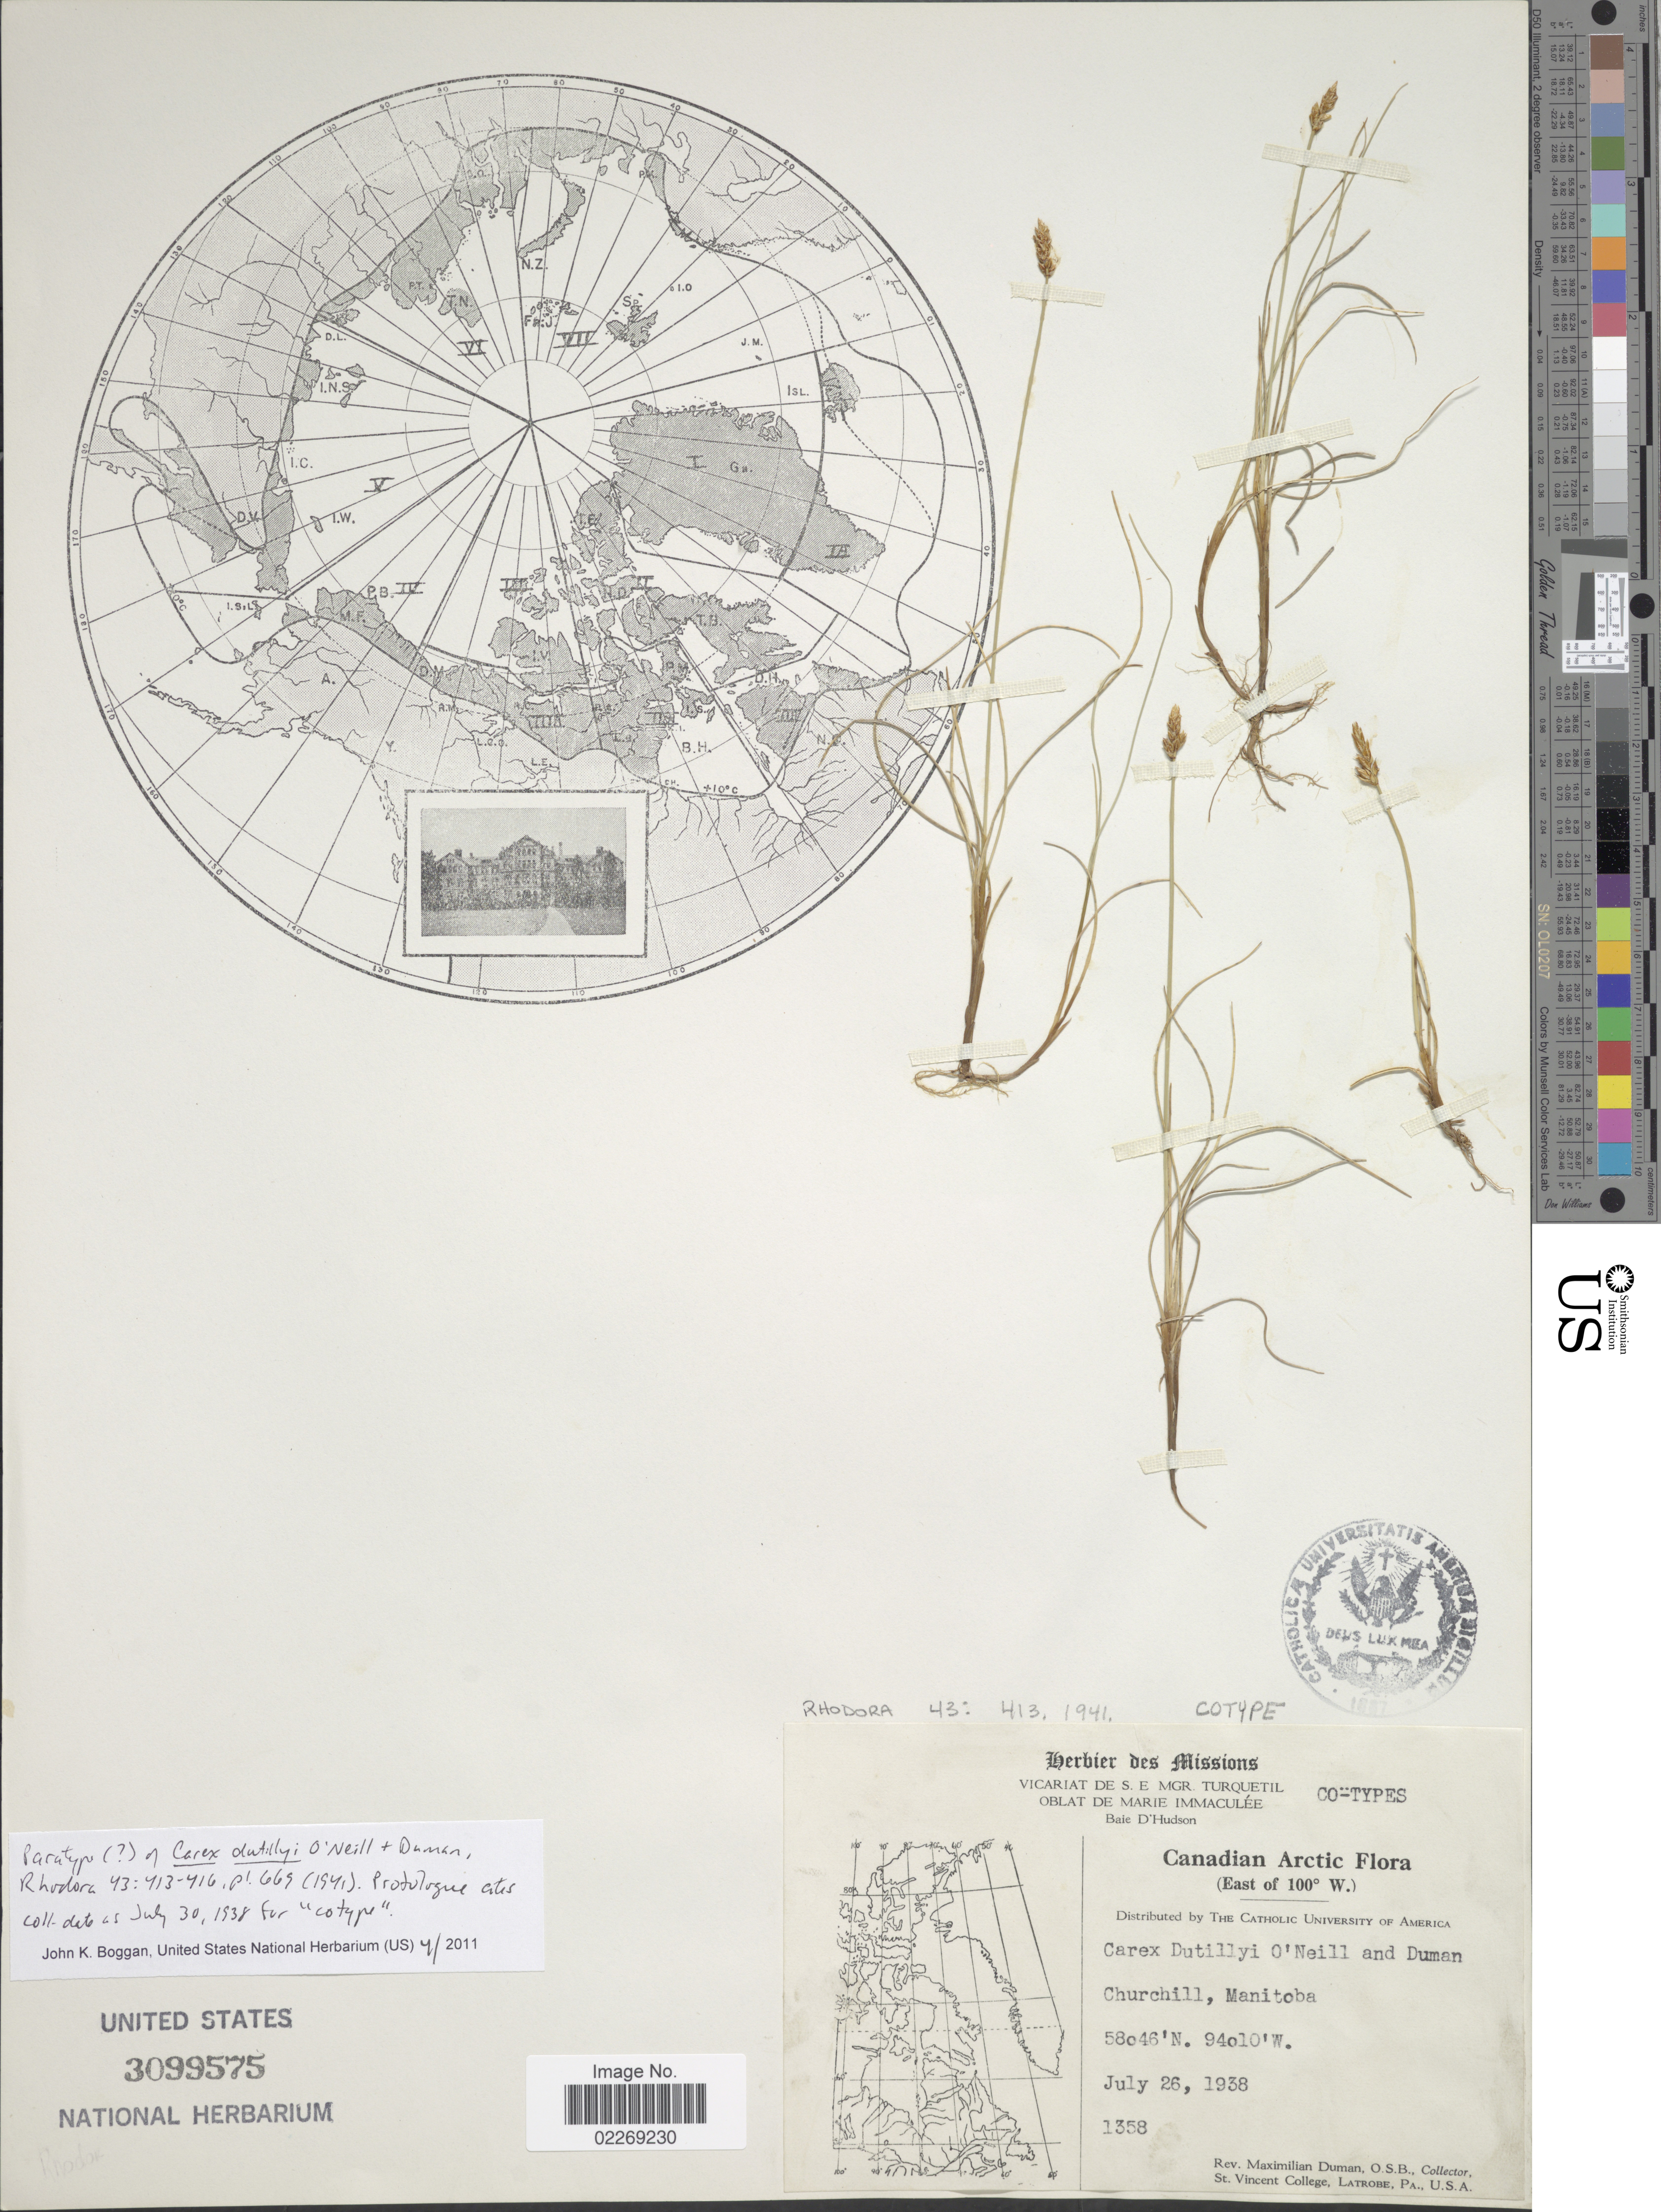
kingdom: Plantae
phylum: Tracheophyta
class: Liliopsida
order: Poales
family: Cyperaceae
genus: Carex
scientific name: Carex x langeana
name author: Fernald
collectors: M. Duman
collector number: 1358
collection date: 1938-07-26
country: Canada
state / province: Manitoba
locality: Churchill. Canadian Arctic (East of 100° W.)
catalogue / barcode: US 3099575